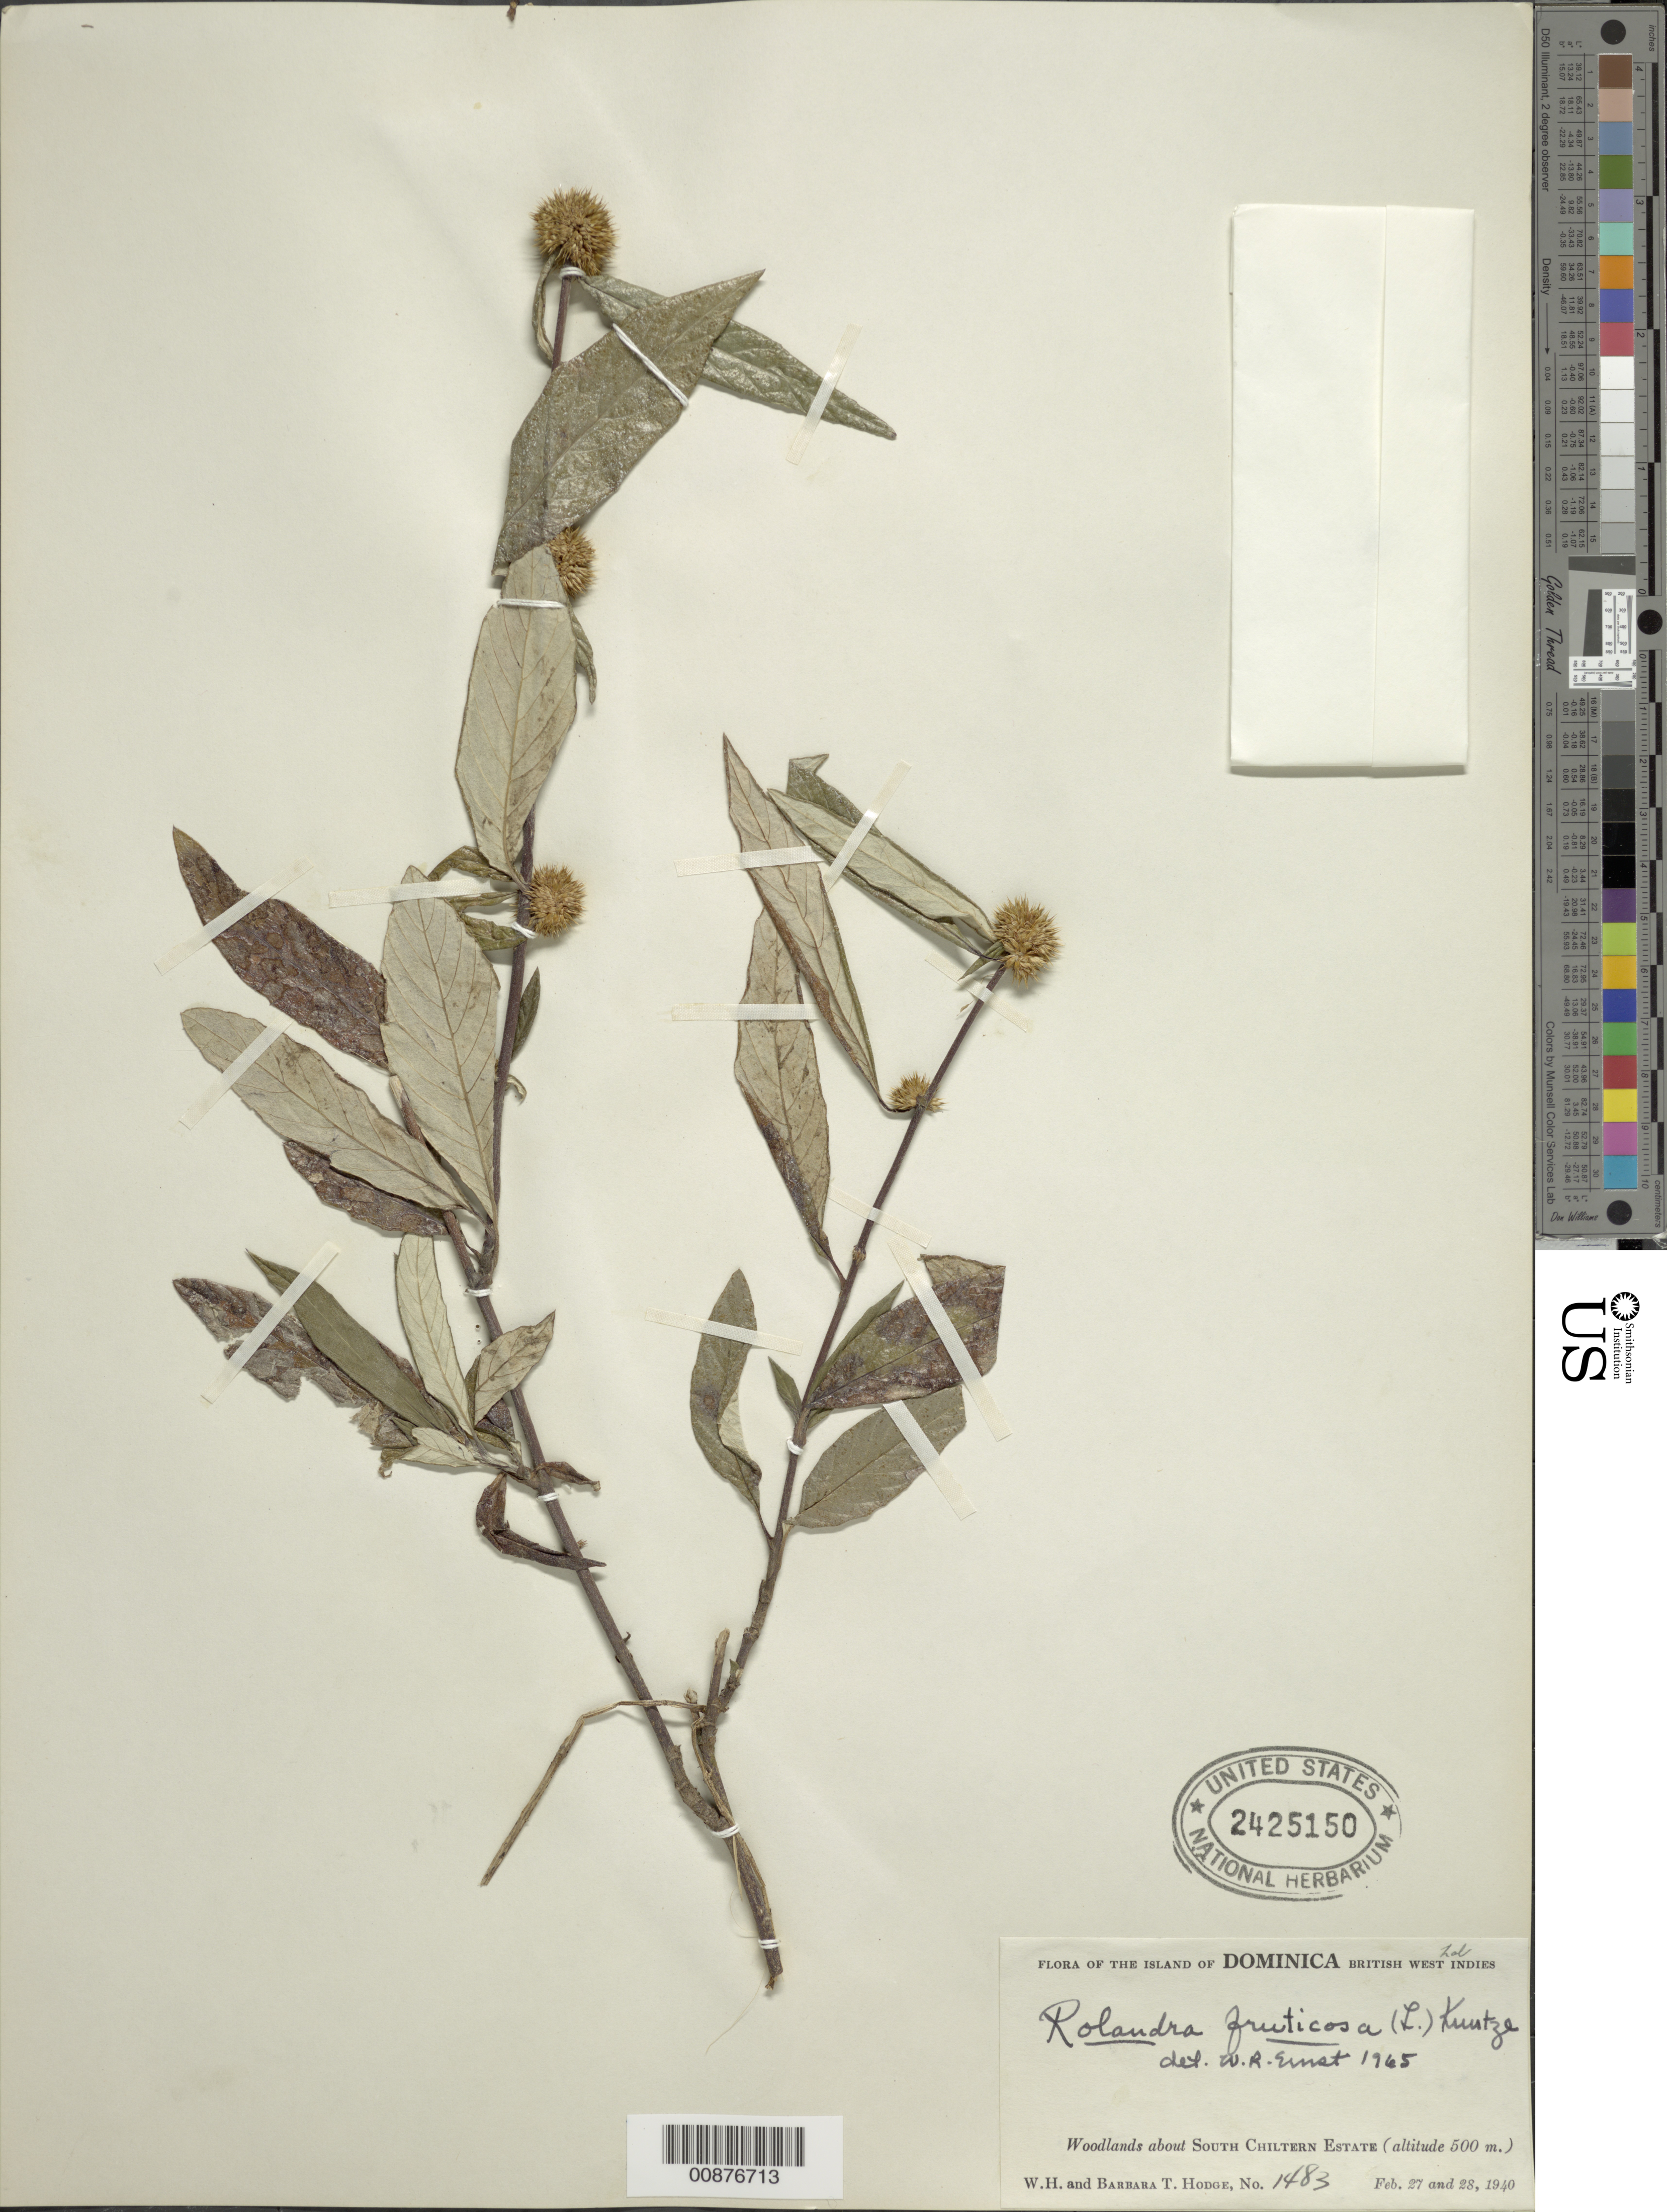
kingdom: Plantae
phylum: Tracheophyta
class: Magnoliopsida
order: Asterales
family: Asteraceae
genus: Rolandra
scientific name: Rolandra fruticosa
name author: (L.) Kuntze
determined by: Ernst, W. R., (US), NMNH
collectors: W. Hodge & B. Hodge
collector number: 1483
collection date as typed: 27 Feb 1940 to 28 Feb 1940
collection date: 1940-02-27/1940-02-28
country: Dominica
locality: Woodlands about South Chiltern Estate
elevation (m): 500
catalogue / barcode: US 2425150